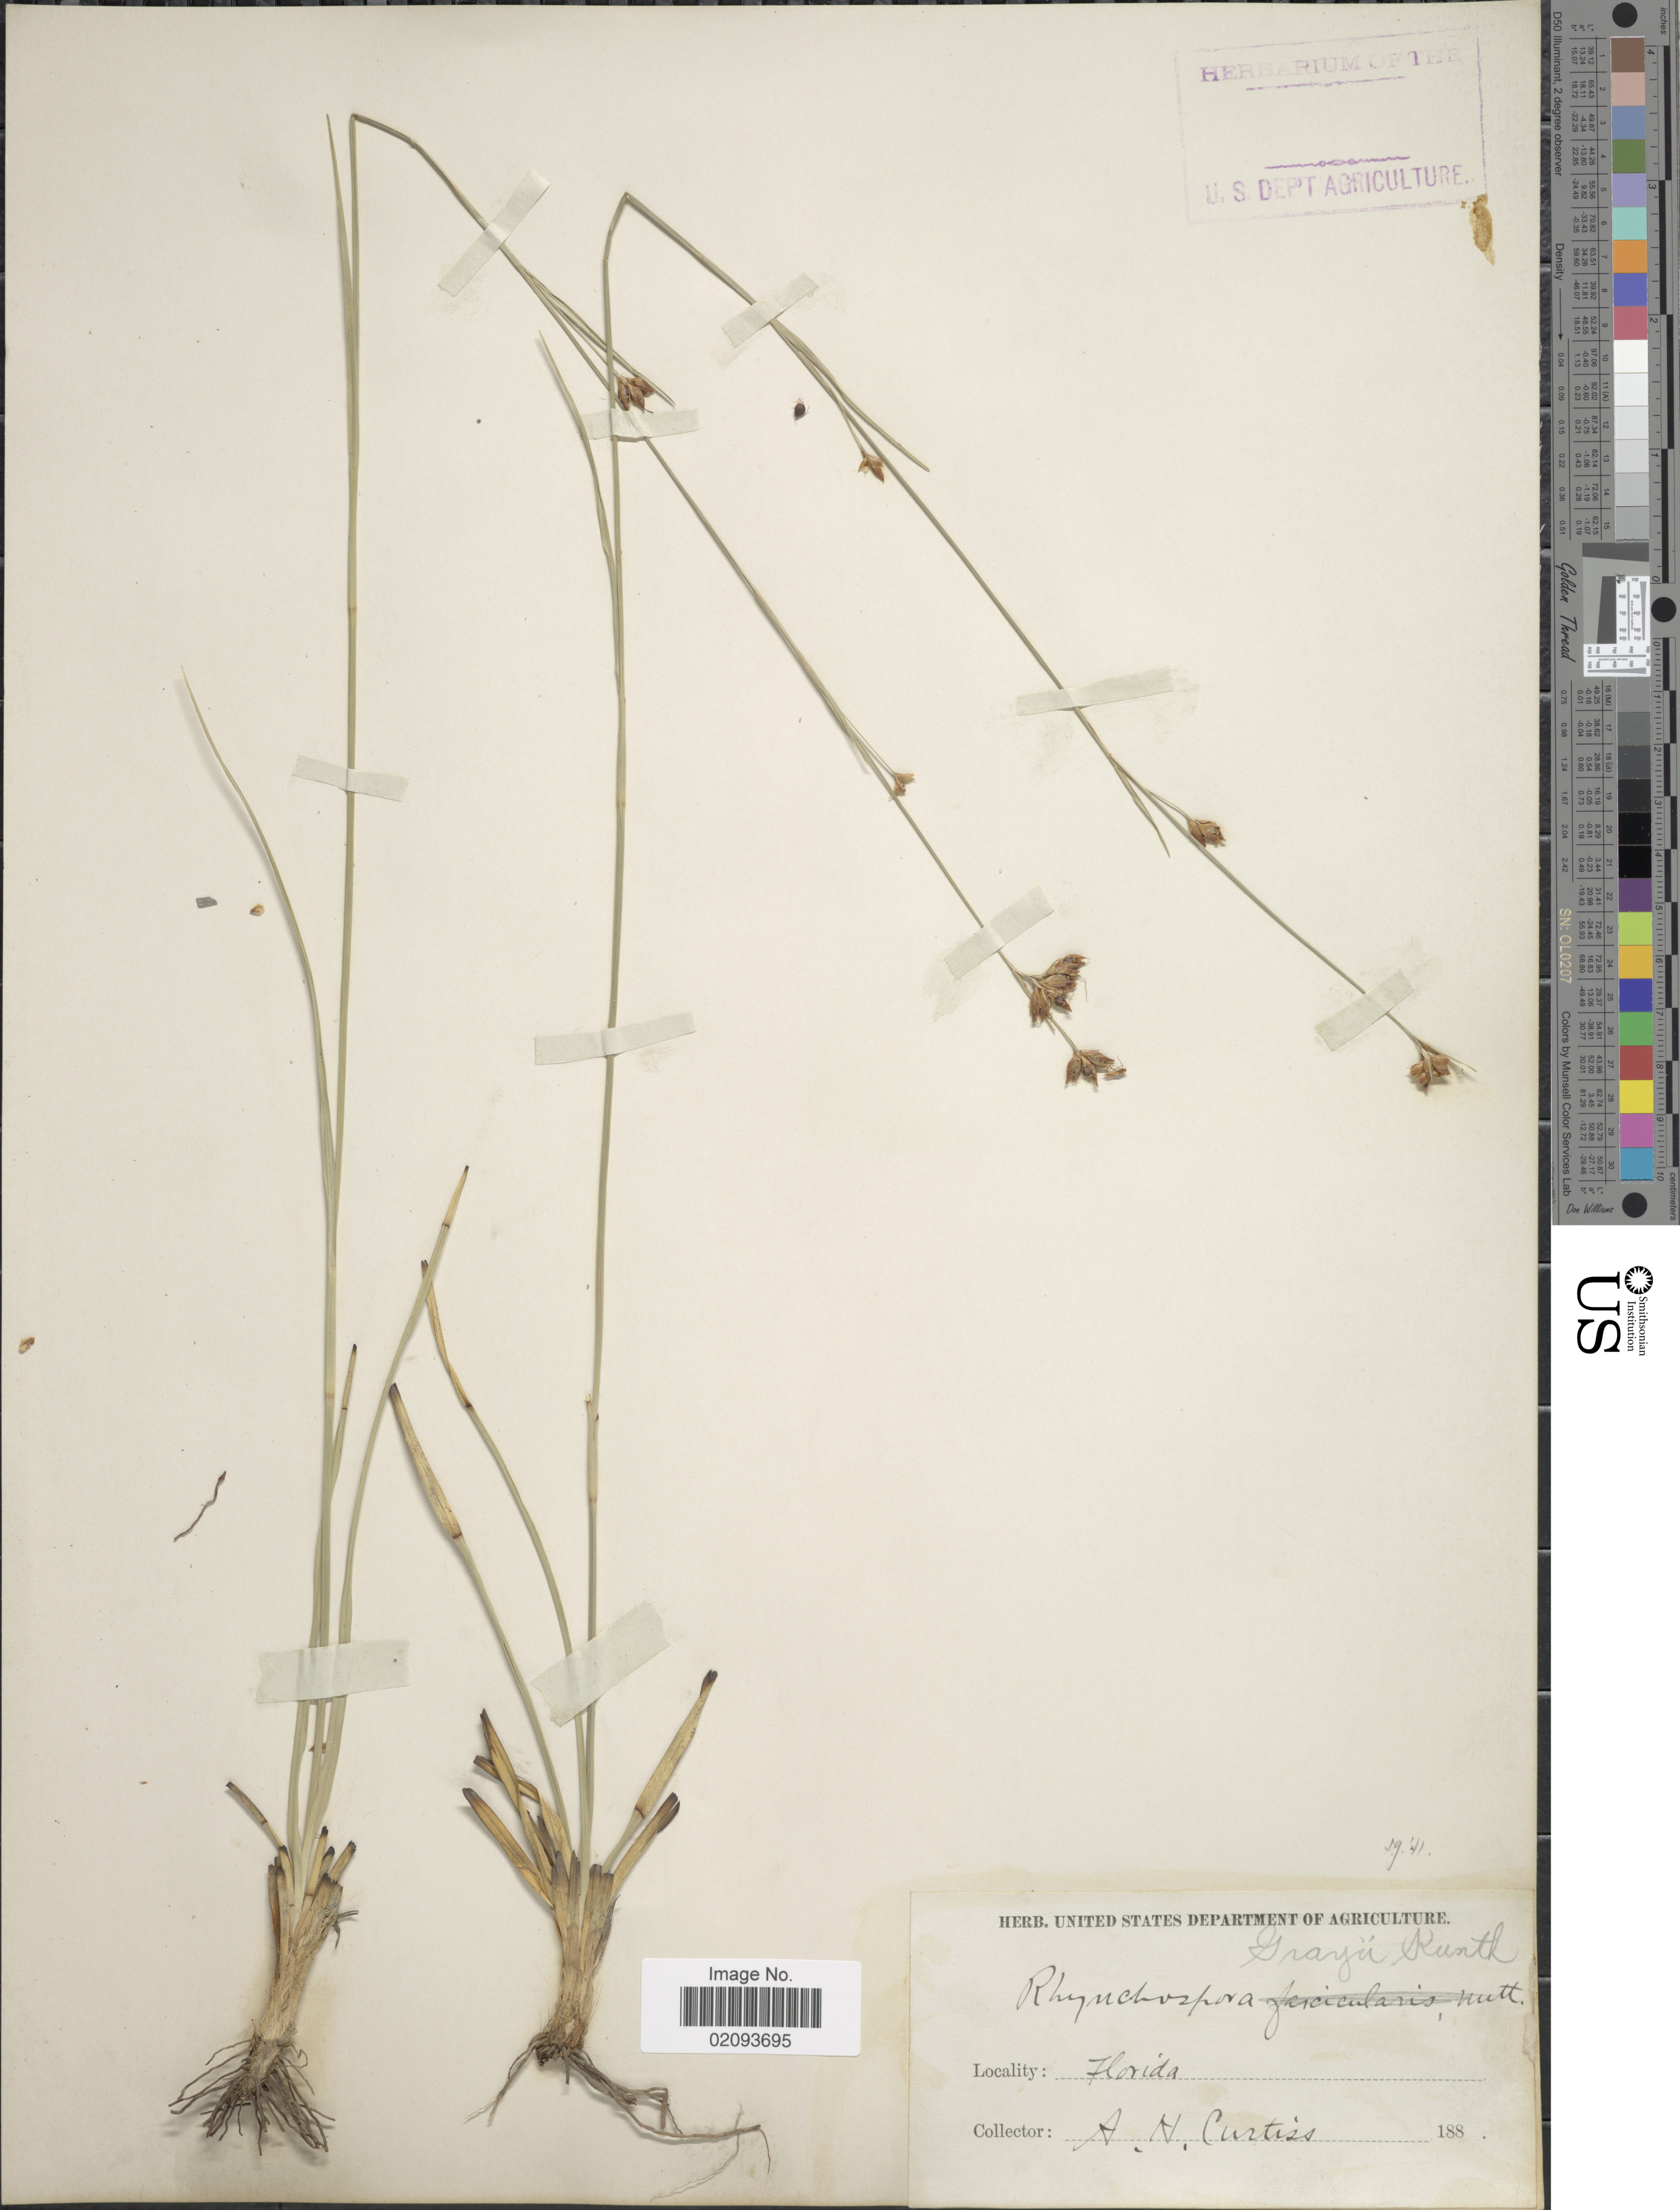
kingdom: Plantae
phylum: Tracheophyta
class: Liliopsida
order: Poales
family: Cyperaceae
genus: Rhynchospora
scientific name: Rhynchospora grayi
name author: Kunth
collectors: A. H. Curtiss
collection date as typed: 188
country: United States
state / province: Florida